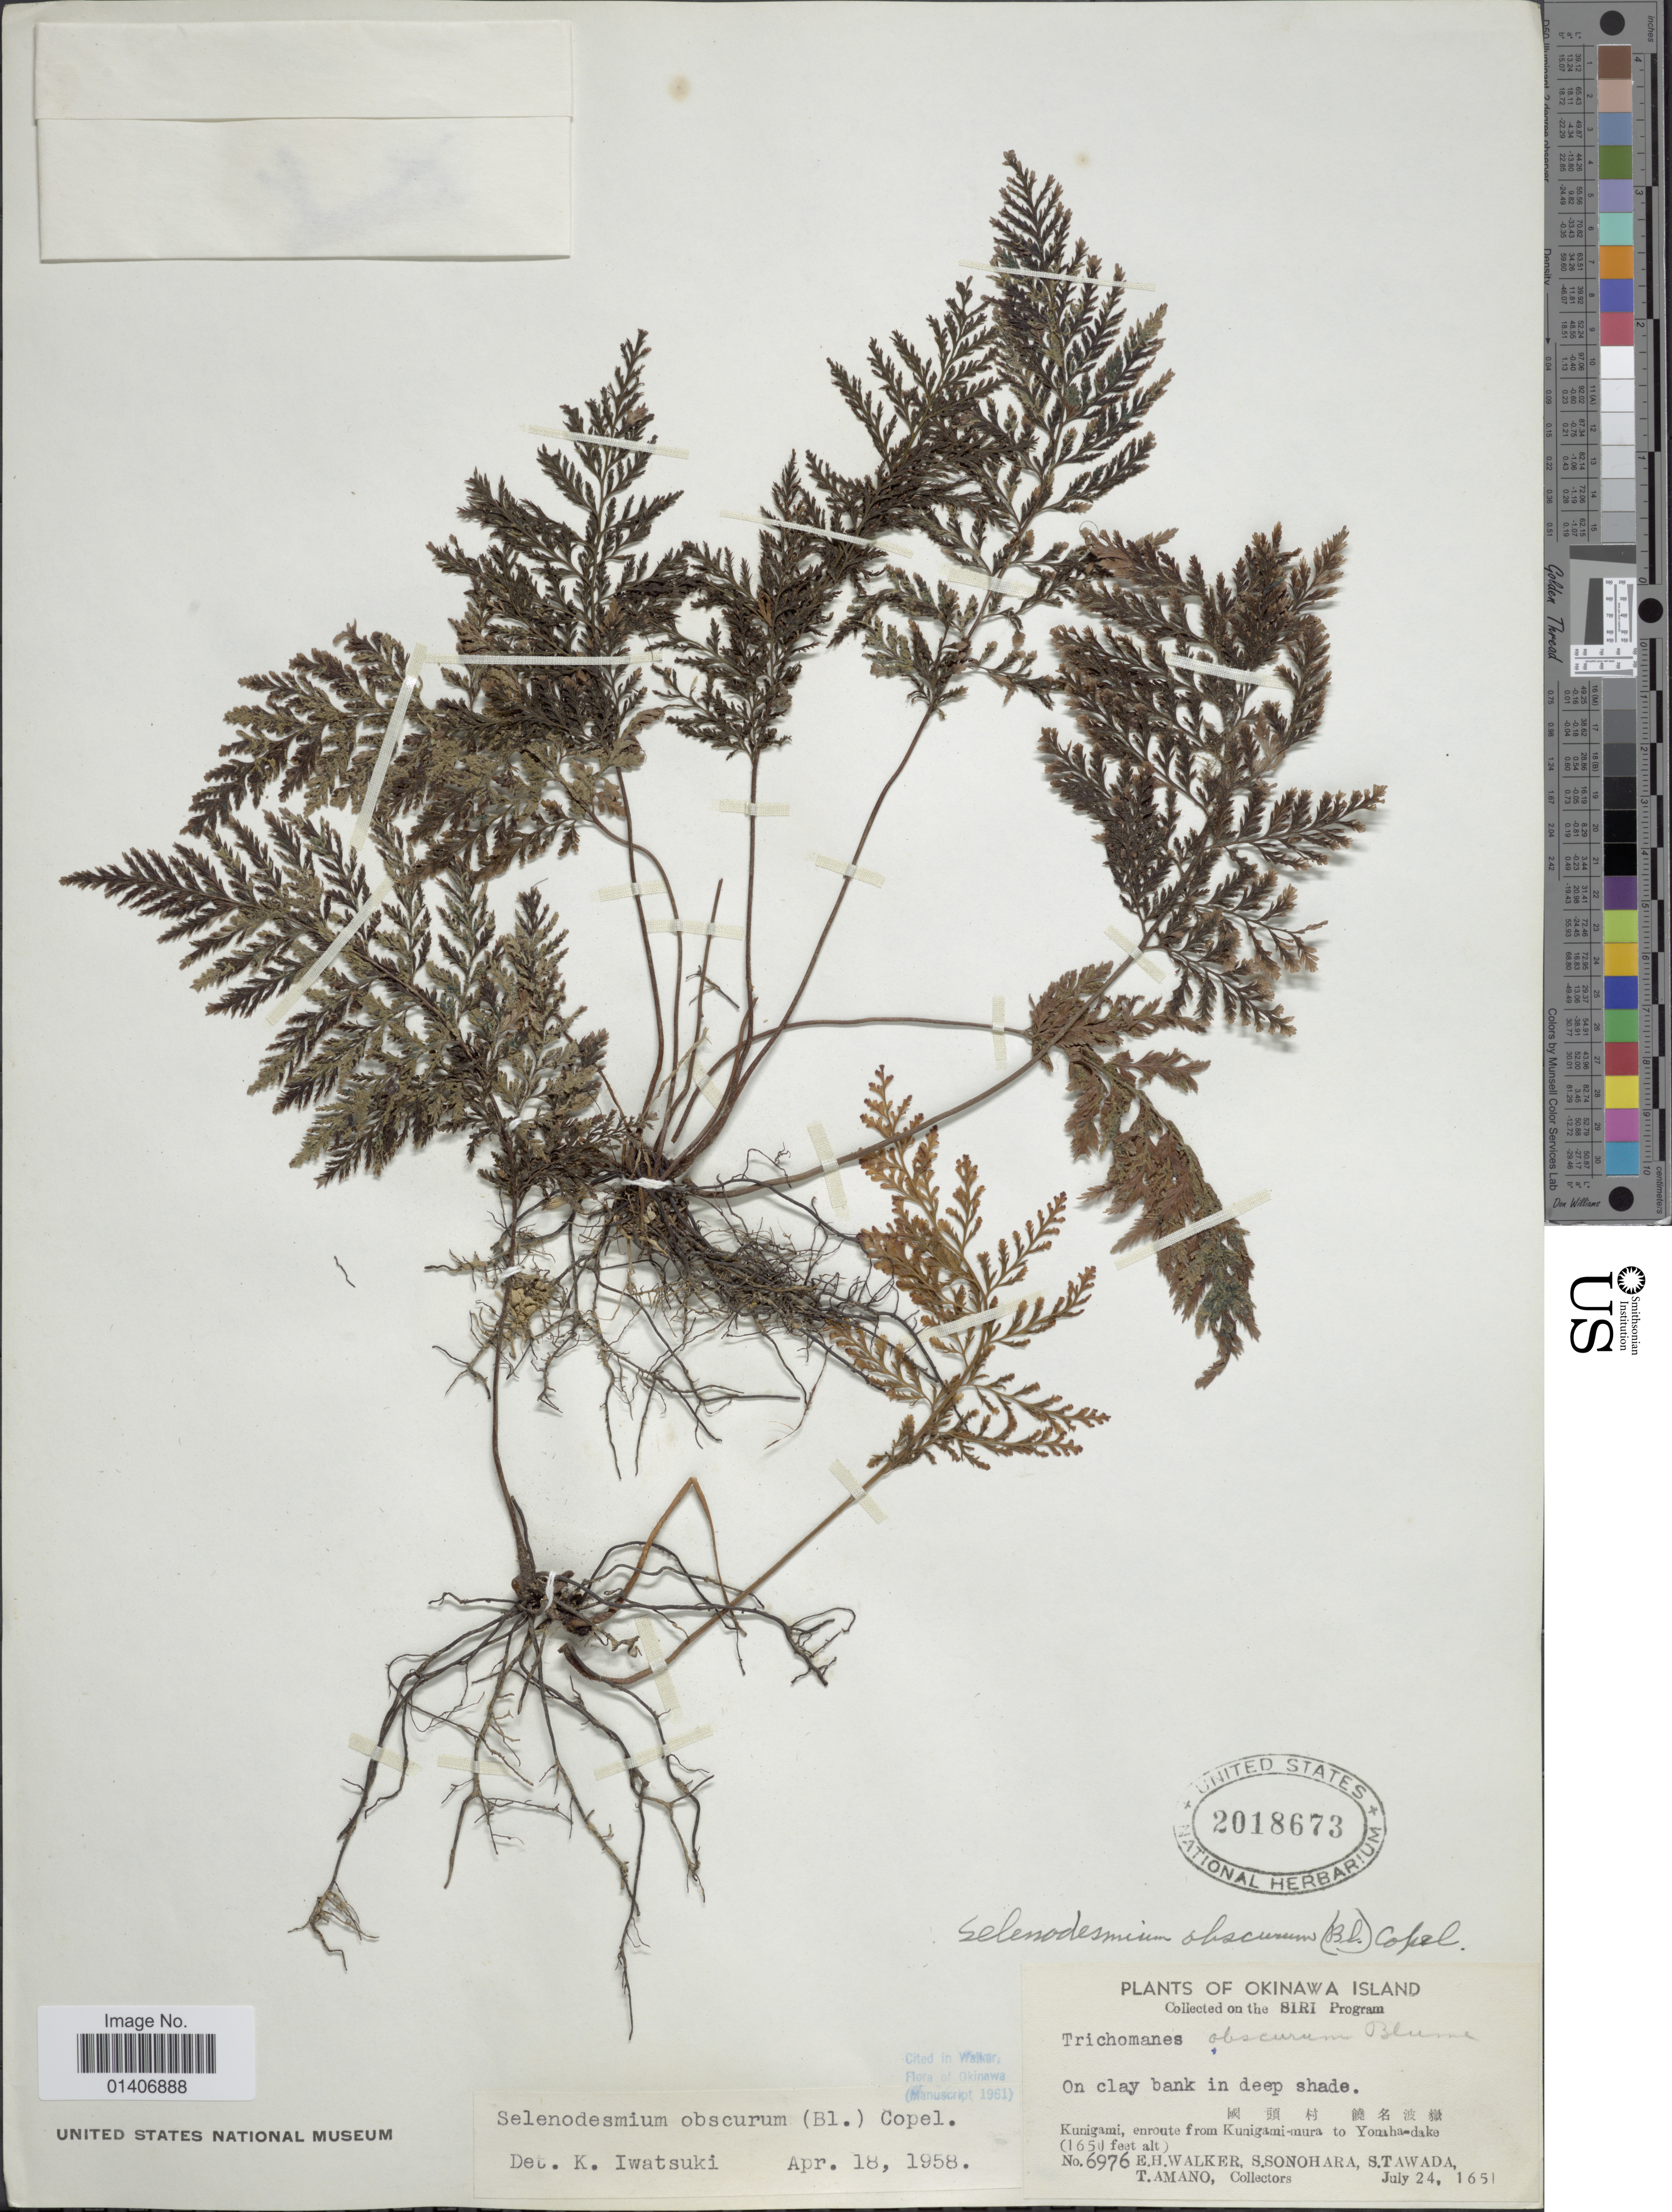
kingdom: Plantae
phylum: Tracheophyta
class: Polypodiopsida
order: Hymenophyllales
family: Hymenophyllaceae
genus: Abrodictyum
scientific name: Abrodictyum obscurum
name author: (Blume) Ebihara & K. Iwats.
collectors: E. H. Walker, S. Sonohara, S. Tawada & T. Amano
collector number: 6976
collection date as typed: Transcribed d/m/y: 24/7/165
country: Japan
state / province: Okinawa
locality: Okinawa Island, Kunigami, enroute from Kunigama-mura to Yonaha-dake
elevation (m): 503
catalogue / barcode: US 2018673